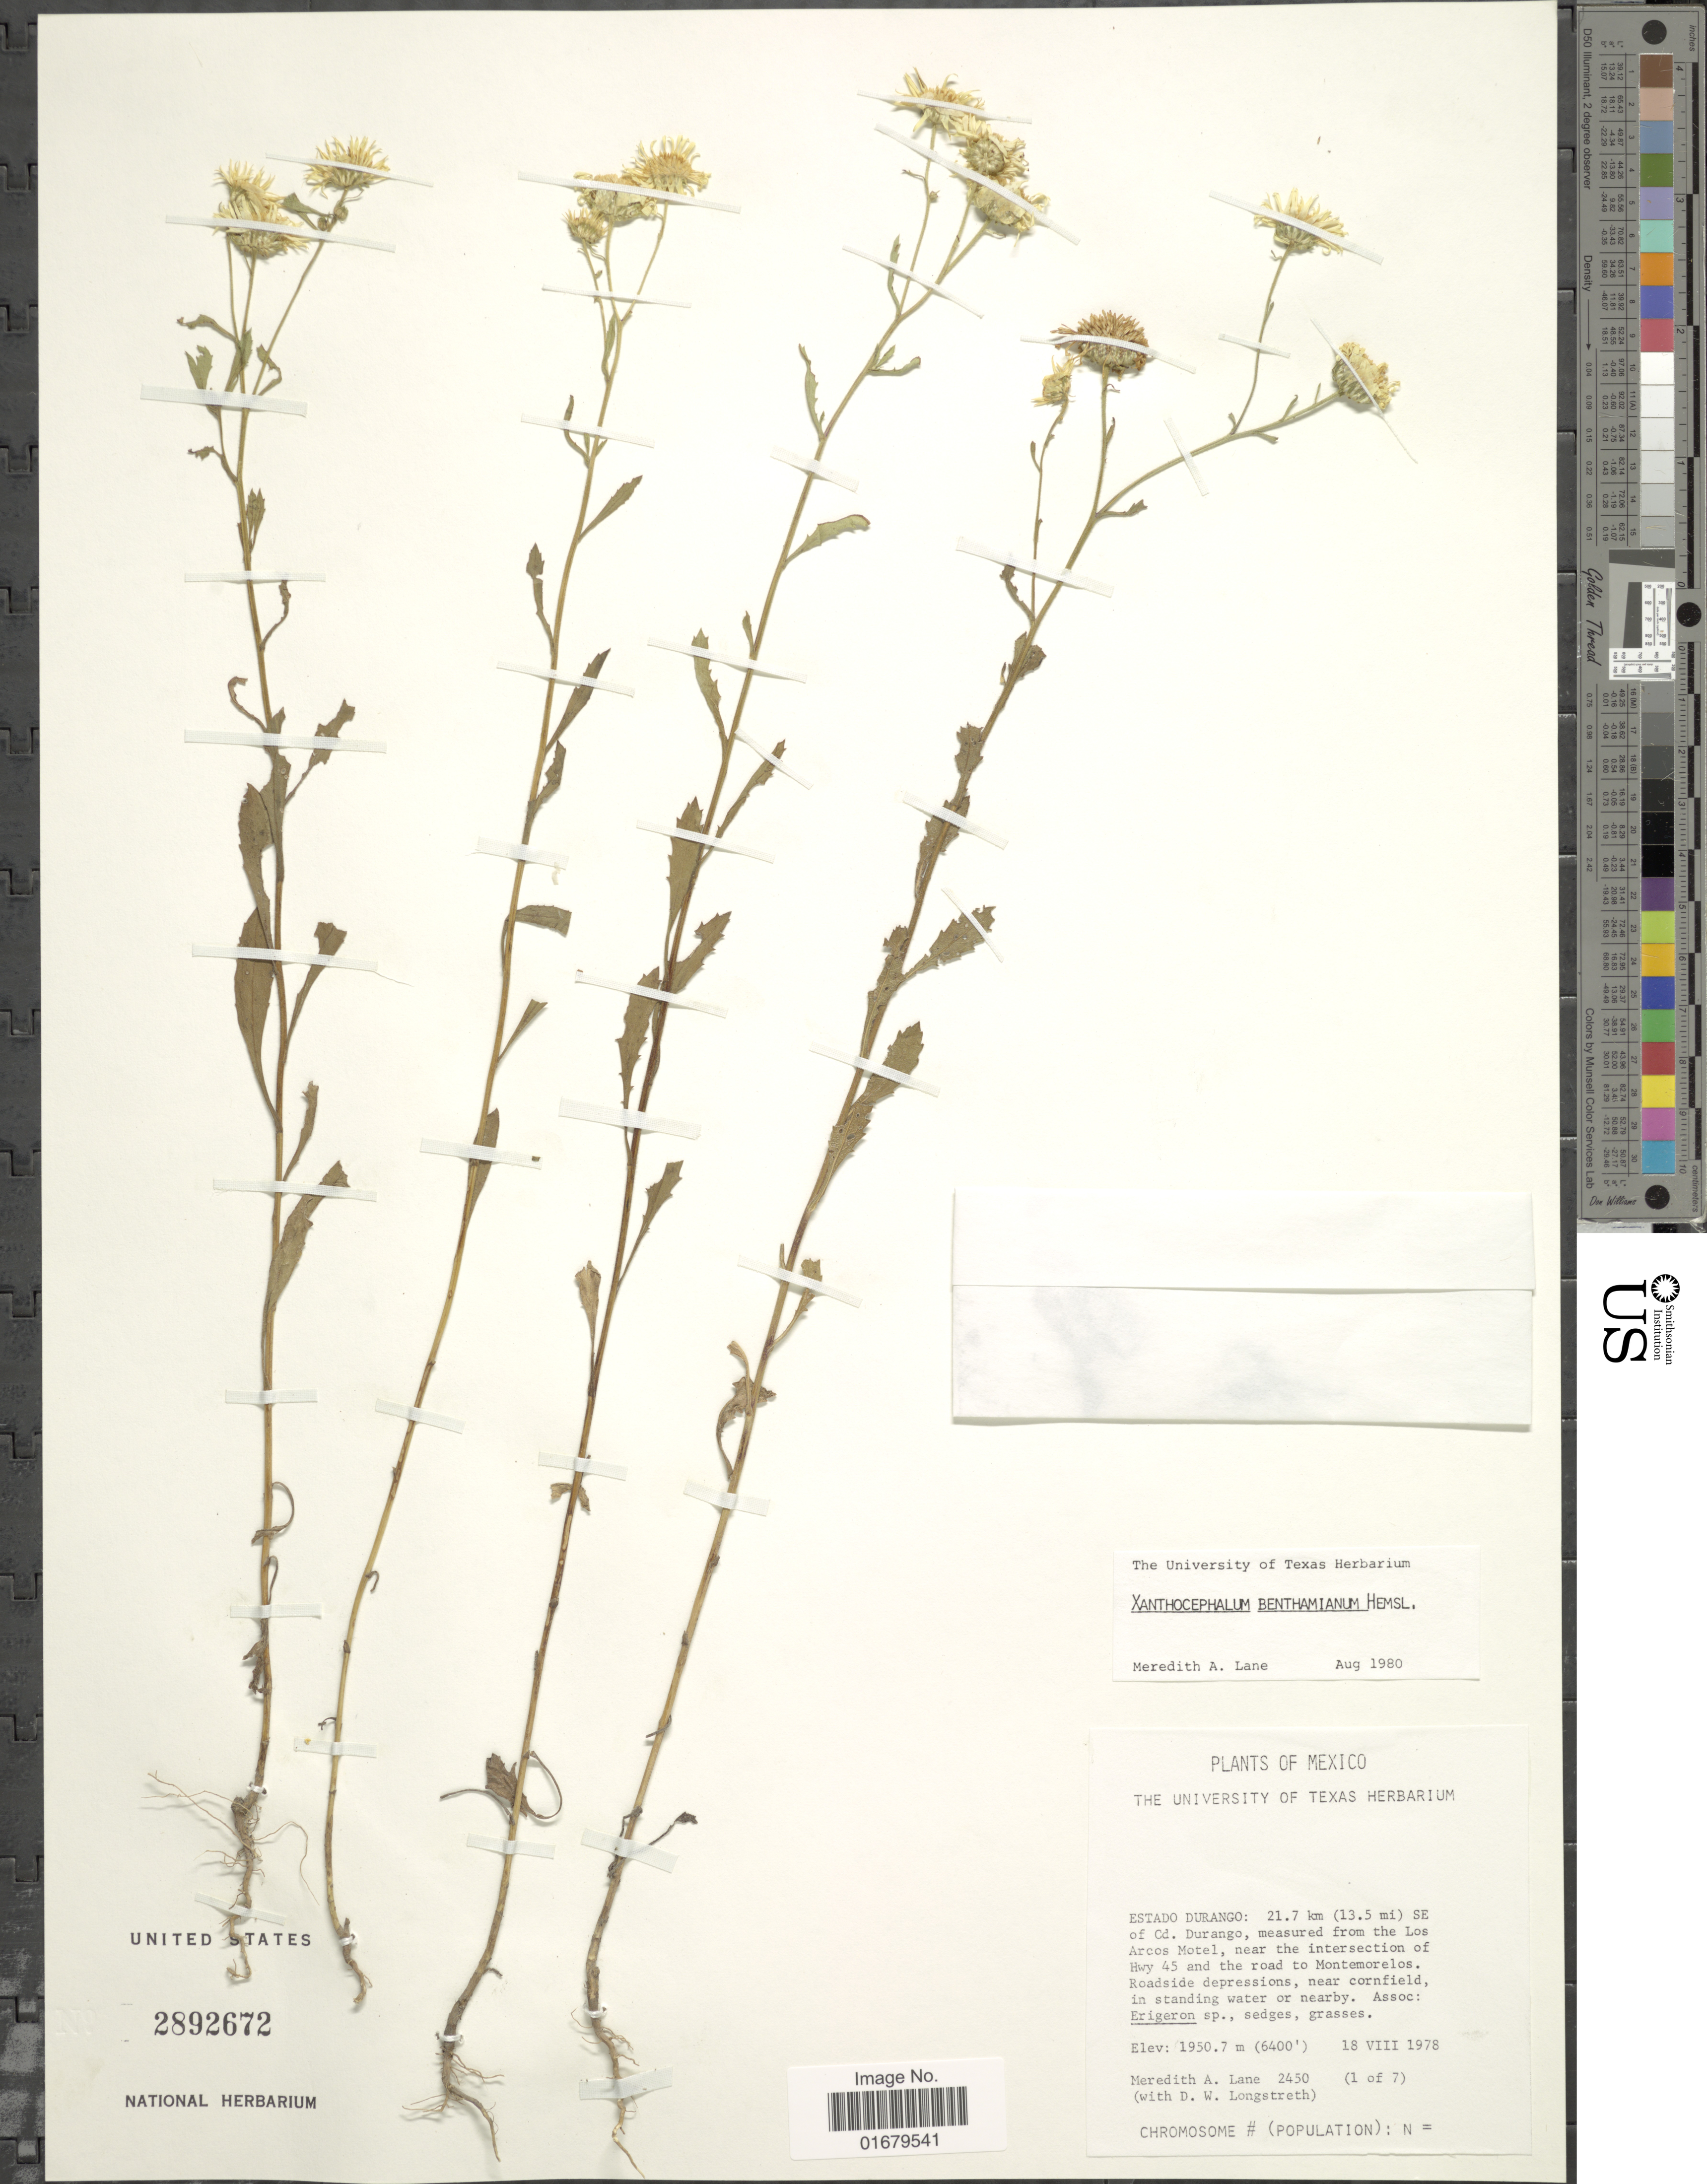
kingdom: Plantae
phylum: Tracheophyta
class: Magnoliopsida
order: Asterales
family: Asteraceae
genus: Xanthocephalum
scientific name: Xanthocephalum benthamianum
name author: Hemsl.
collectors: M. A. Lane & Longstreth, D. W.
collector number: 2450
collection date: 1978-08-18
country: Mexico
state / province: Durango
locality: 21.7 km (13.5 mi) SE of Cd. Durango, measured from the Los Arcos Motel, near the intersection of Hwy 45 and the road to Montemorelos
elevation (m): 1950.7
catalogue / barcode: US 2892672